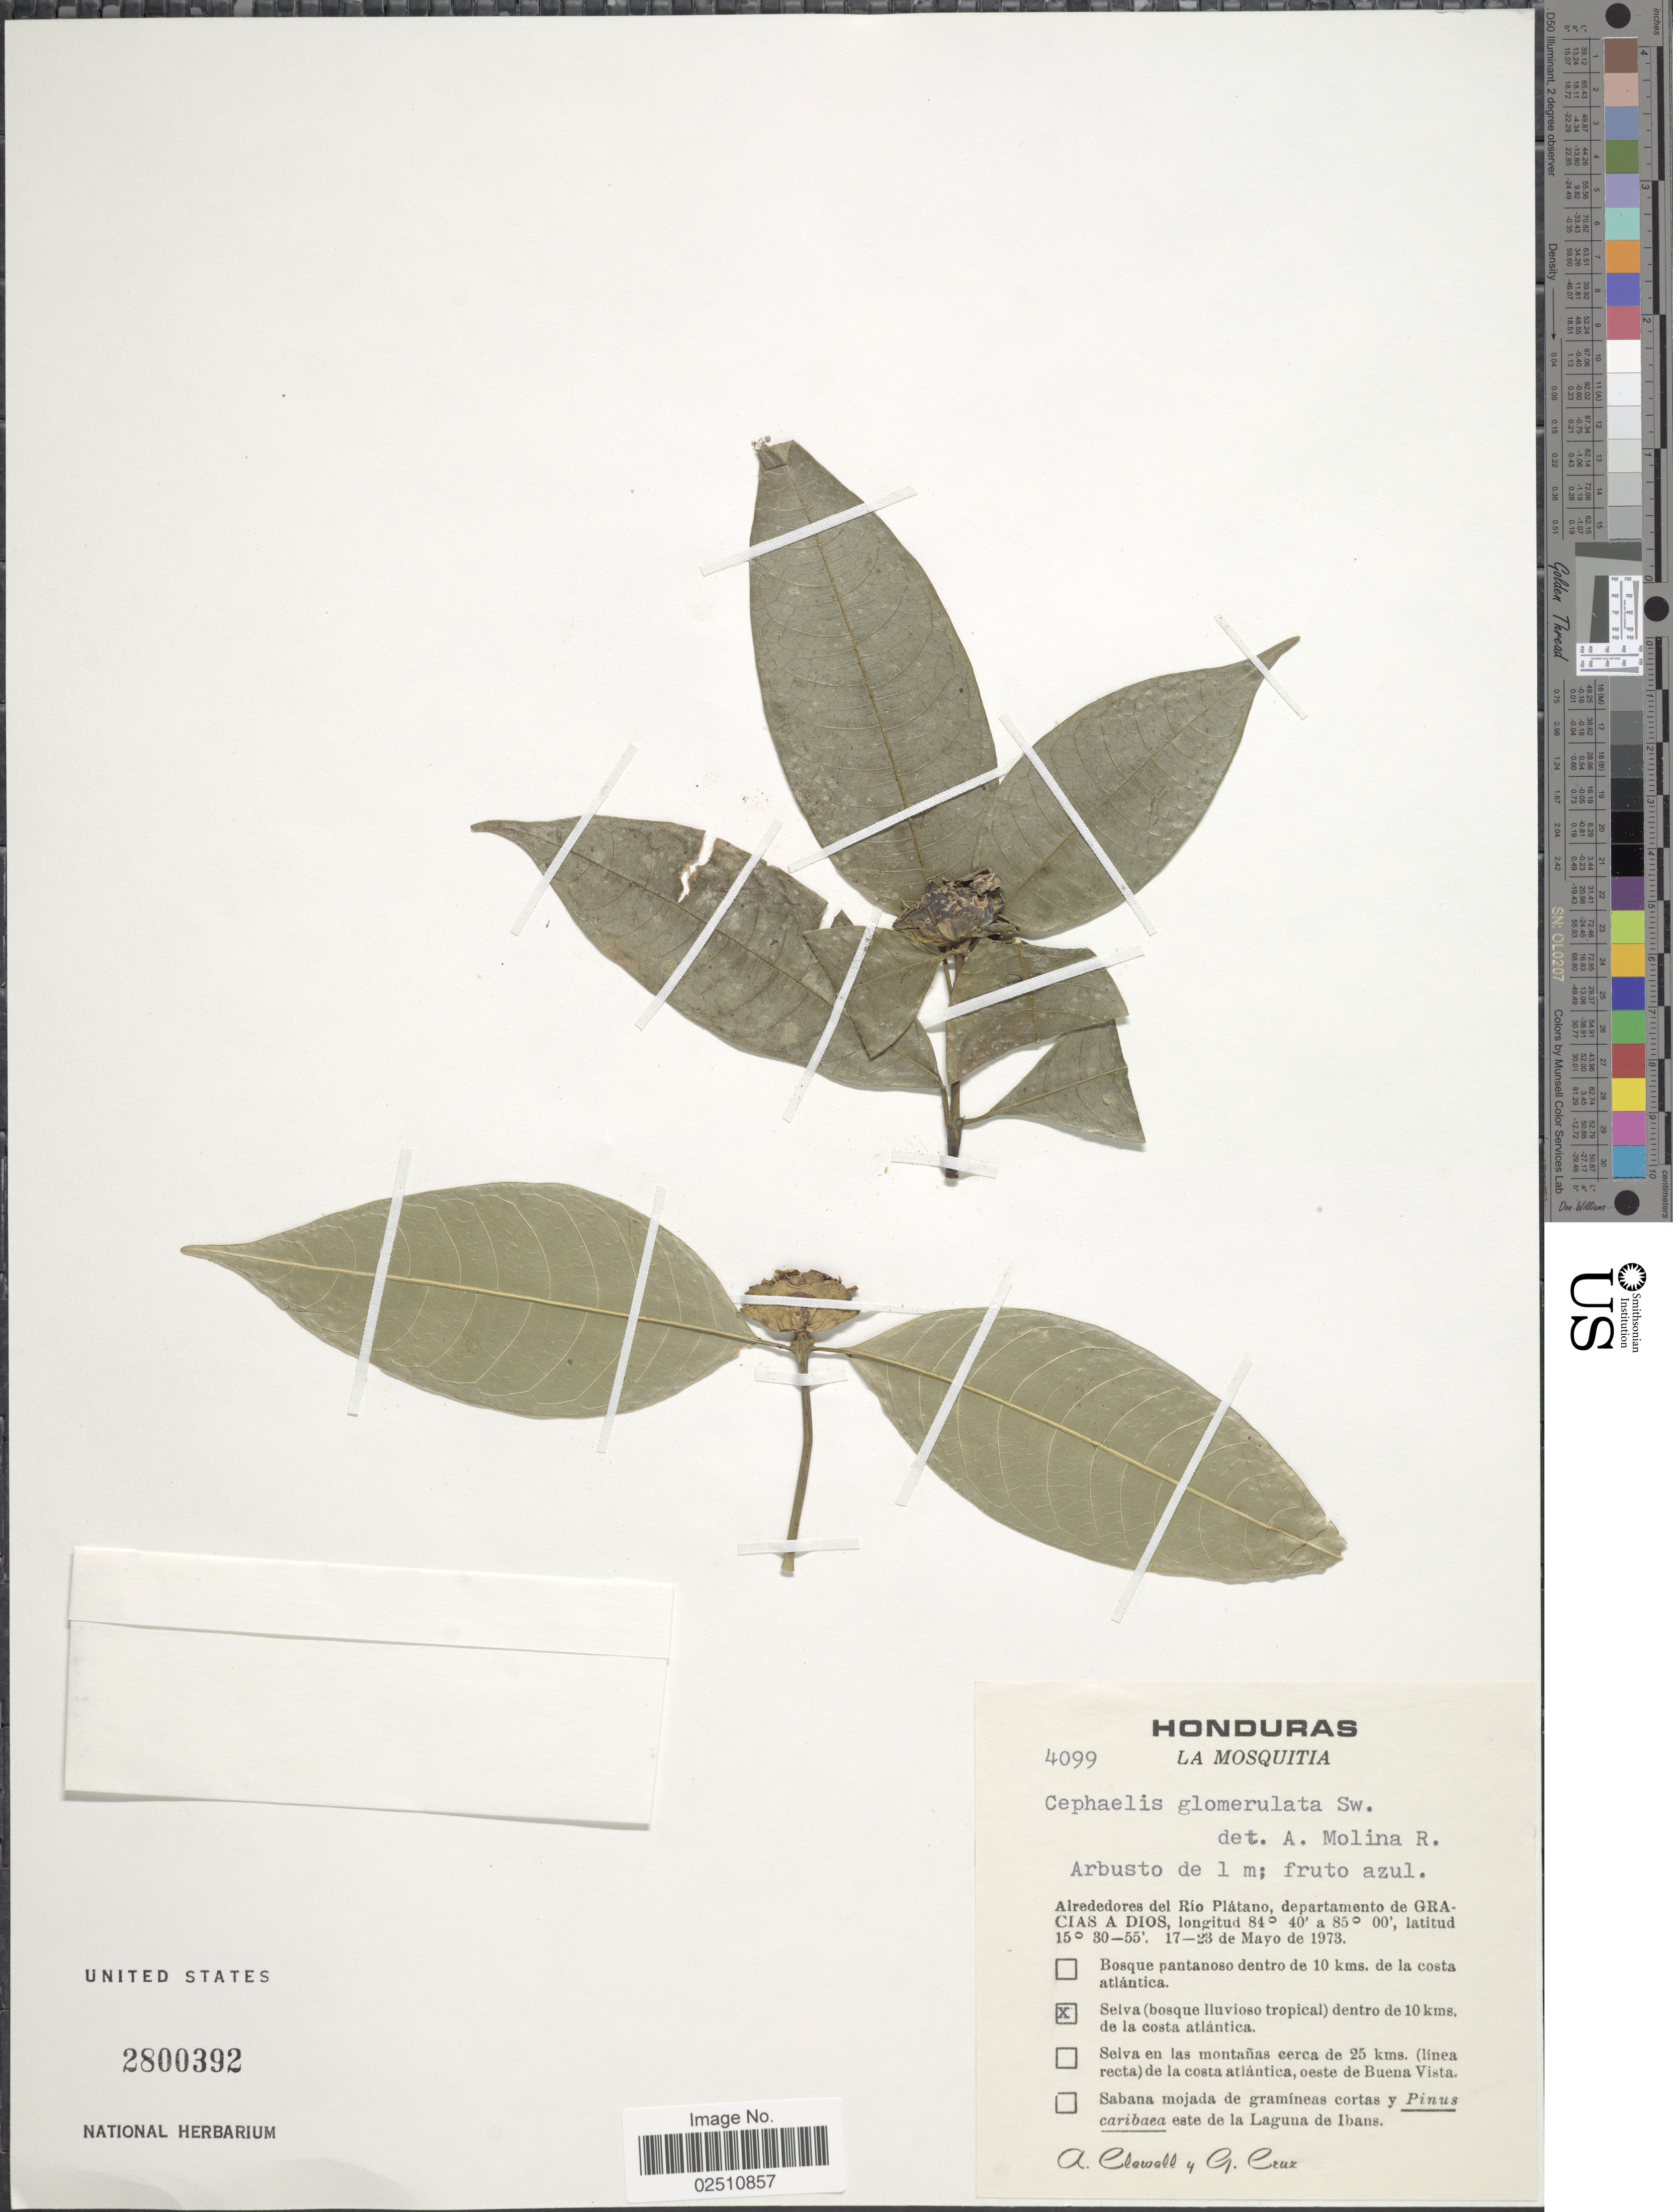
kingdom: Plantae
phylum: Tracheophyta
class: Magnoliopsida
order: Gentianales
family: Rubiaceae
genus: Psychotria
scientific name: Psychotria glomerulata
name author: (Donn. Sm.) Steyerm.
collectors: A. Clewell & G. Cruz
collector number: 4099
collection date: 1973-05-17/1973-05-23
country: Honduras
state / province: Gracias de Dios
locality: Alrededors del Rio Platano departamento de Gracias A Dios, Selva (bosque lluvioso tropical) dentro de 10 kms. de la costa atlantica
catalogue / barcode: US 2800392